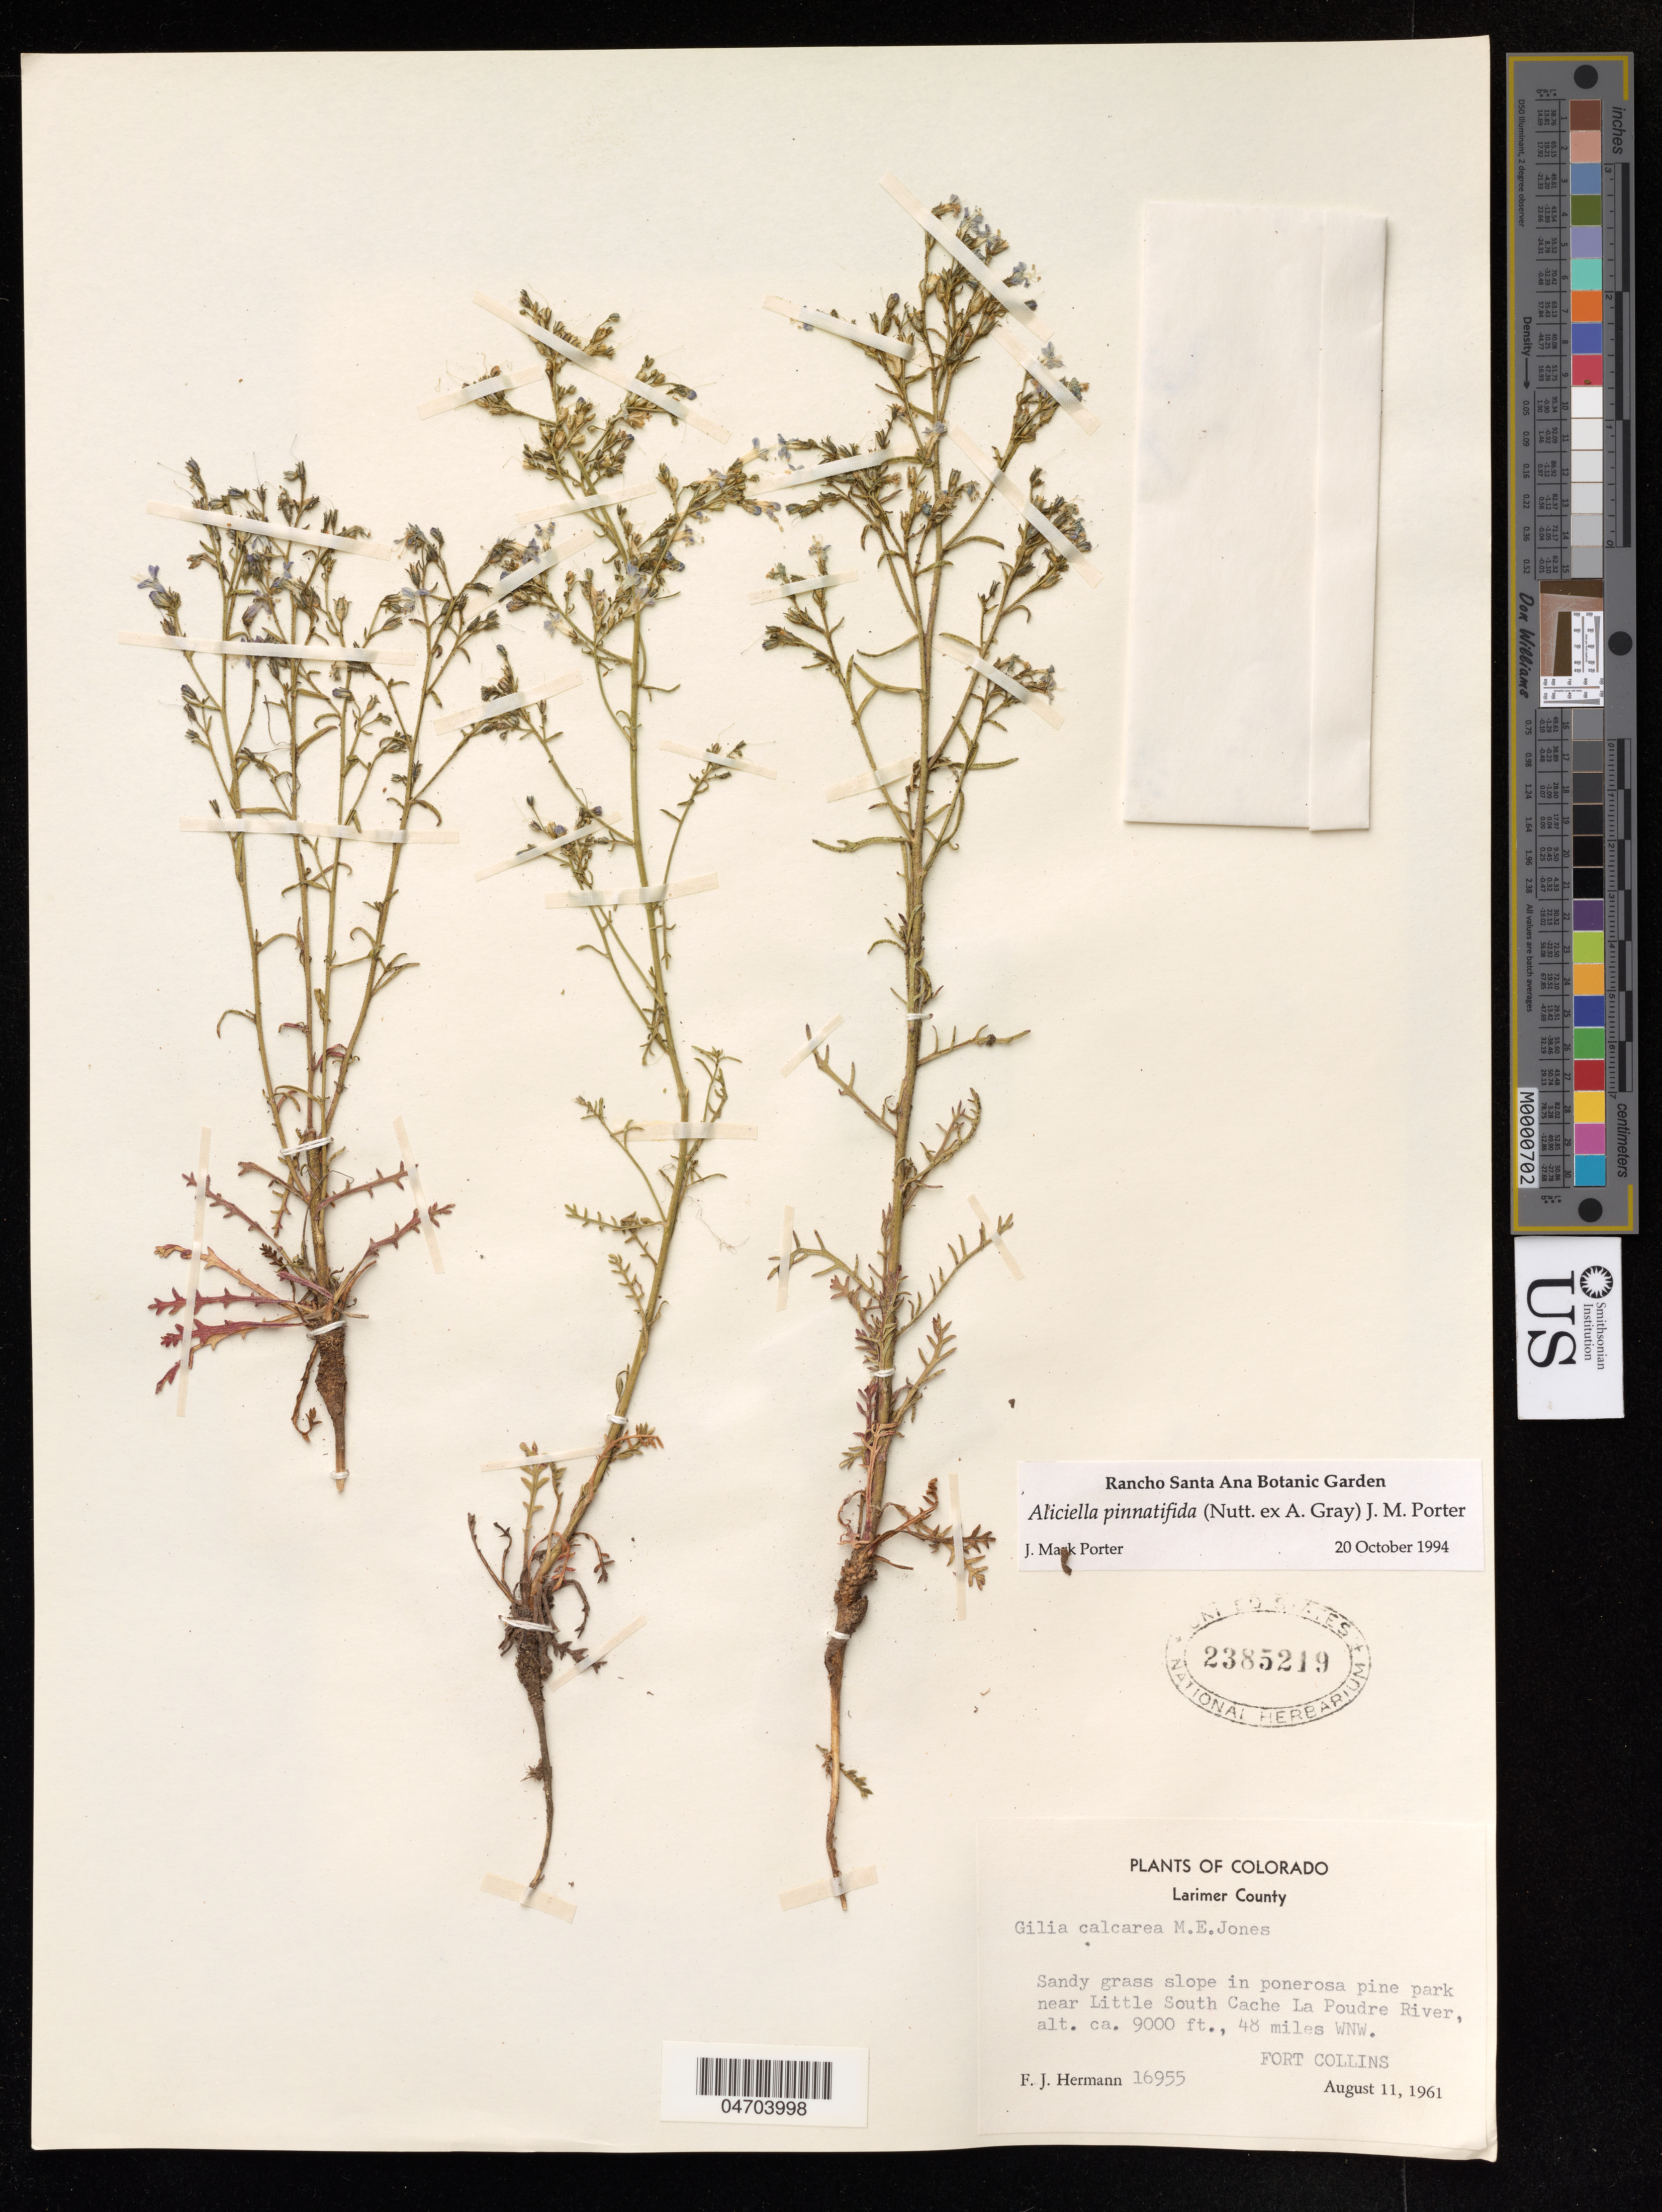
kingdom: Plantae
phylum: Tracheophyta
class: Magnoliopsida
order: Ericales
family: Polemoniaceae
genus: Aliciella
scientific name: Aliciella pinnatifida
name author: (Nutt. ex A. Gray) J.M. Porter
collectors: F. Hermann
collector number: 16955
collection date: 1961-08-11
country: United States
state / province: Colorado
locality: Larimer County, near Little South Cache La Poudre River, Fort Collins.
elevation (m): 2743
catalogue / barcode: US 2385219